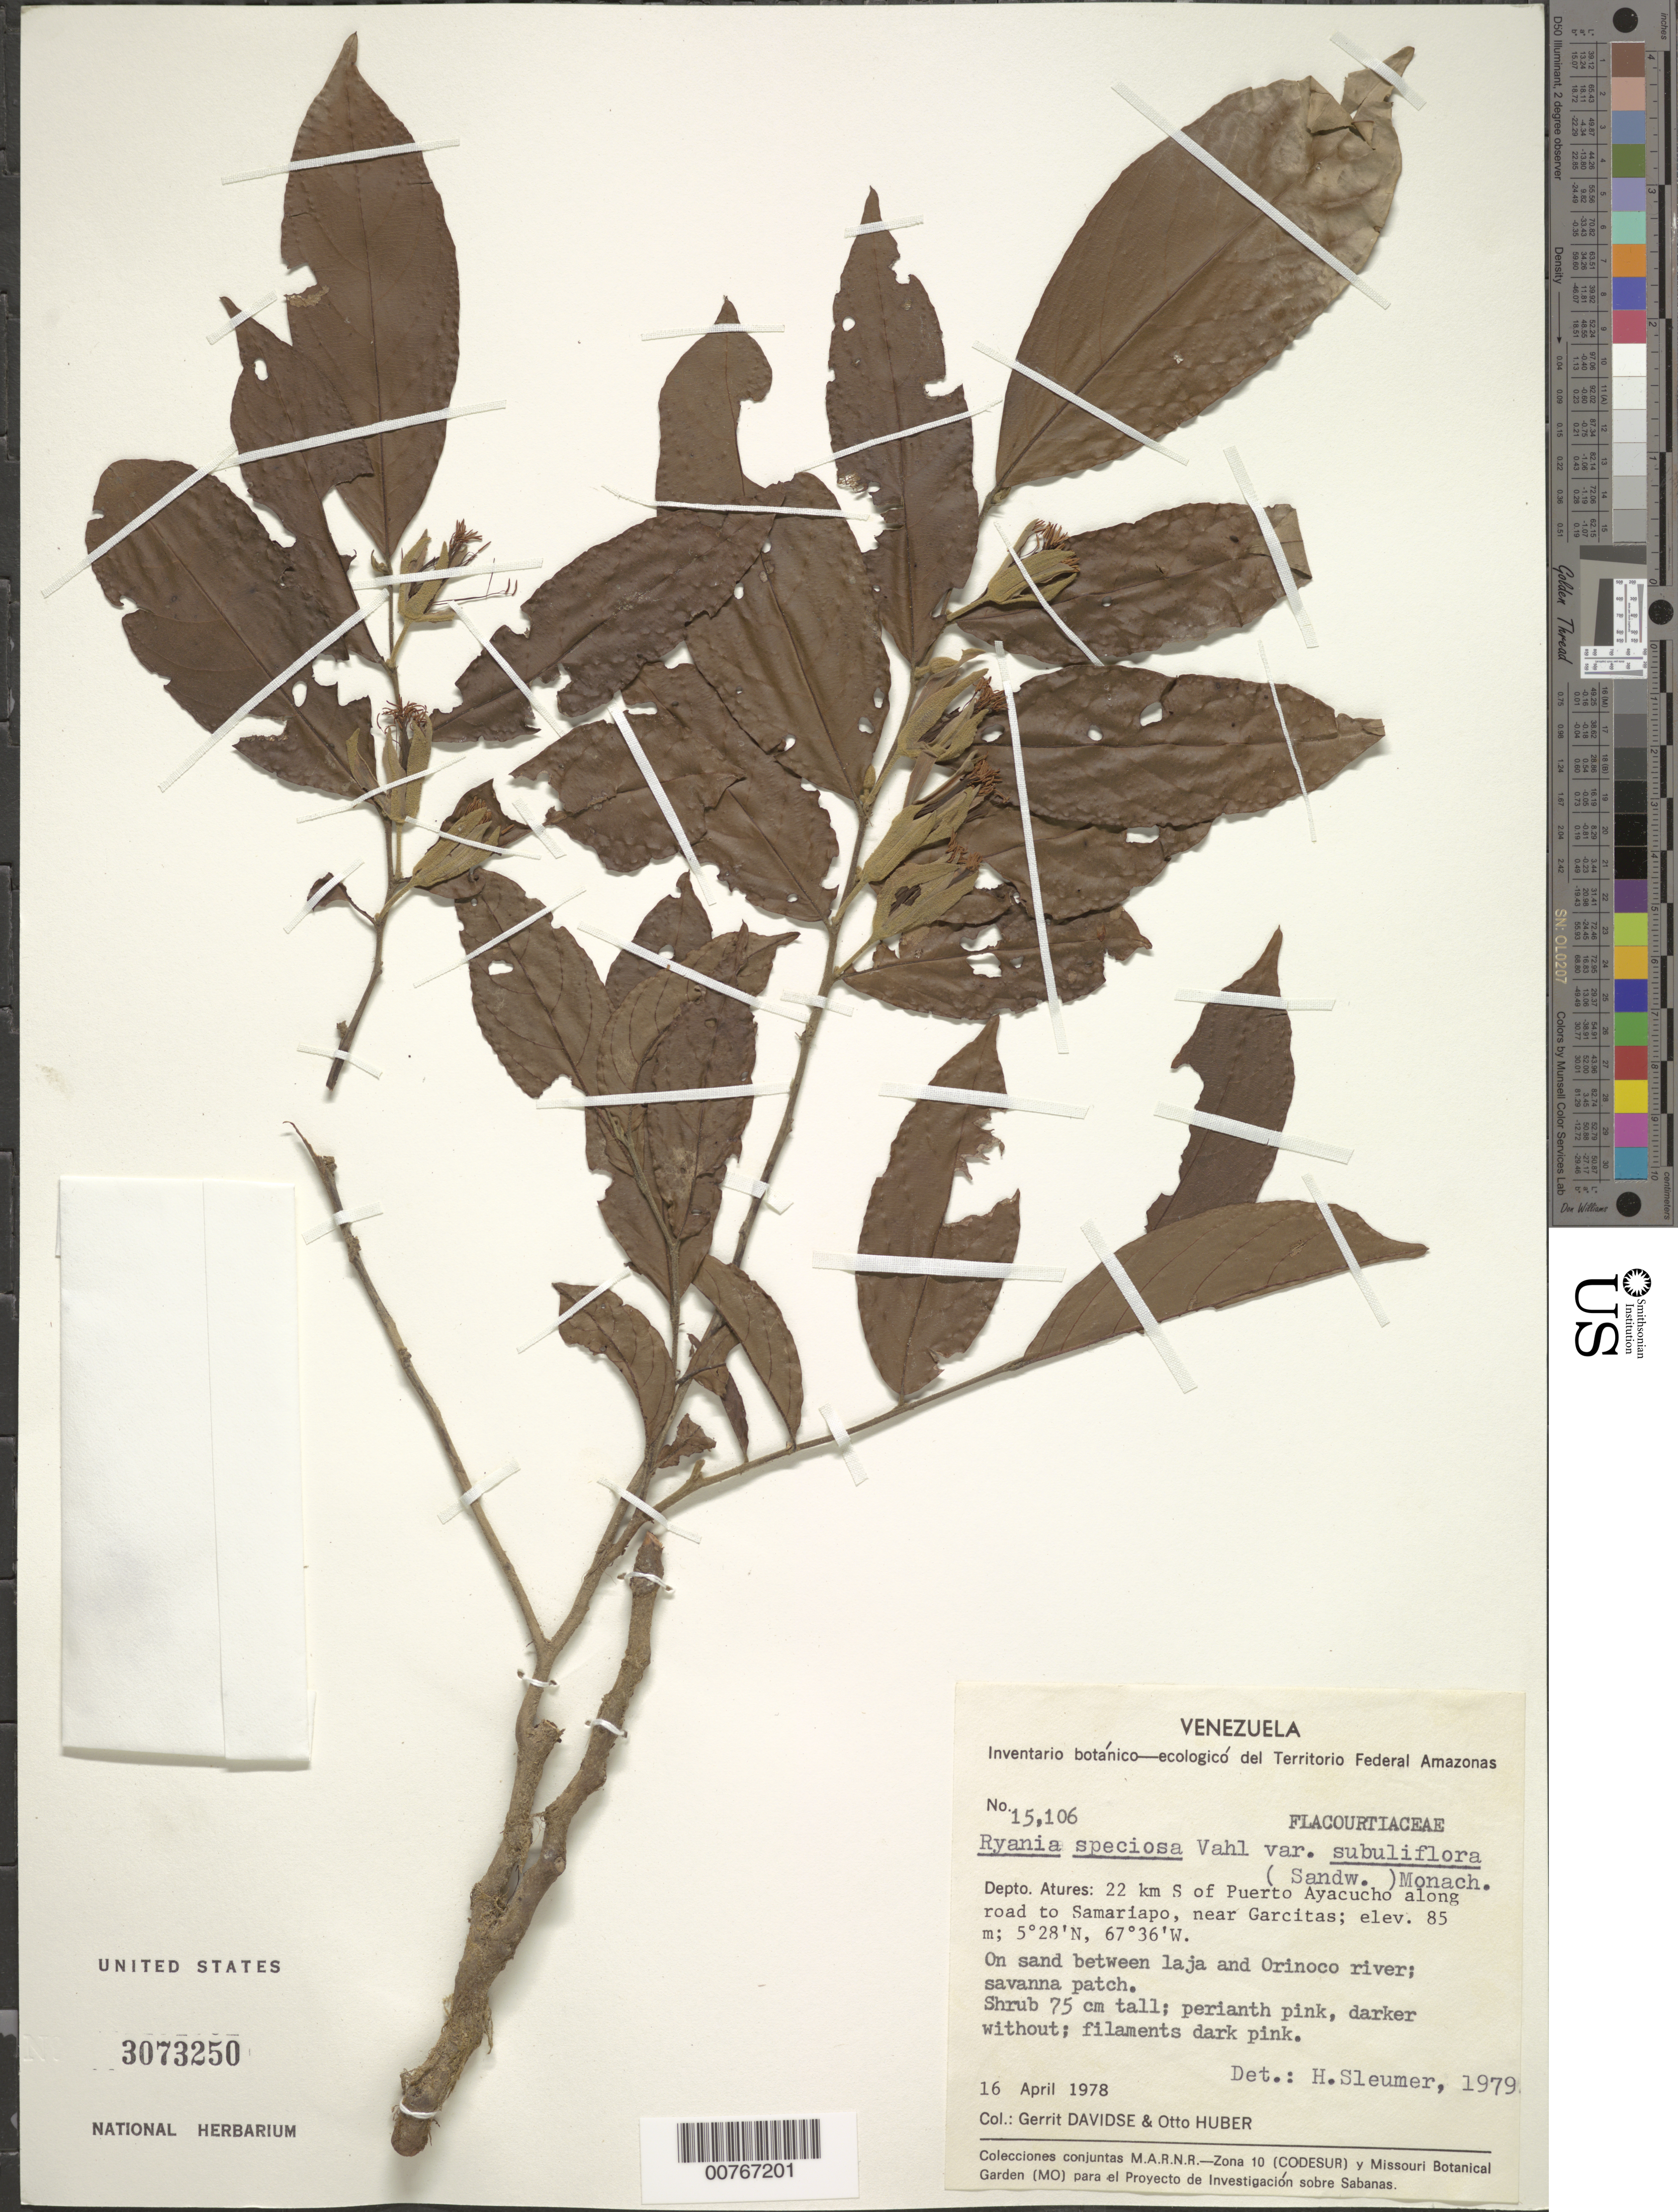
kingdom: Plantae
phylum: Tracheophyta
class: Magnoliopsida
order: Malpighiales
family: Salicaceae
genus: Ryania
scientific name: Ryania speciosa var. subuliflora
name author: (Sandwith) Monach.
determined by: Sleumer, H. O.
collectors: G. Davidse & O. Huber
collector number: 15106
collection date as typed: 16-Apr-78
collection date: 1978-04-16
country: Venezuela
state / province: Amazonas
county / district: Atures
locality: Puerto Ayacucho, 22 km S of along road to Samariapo, near Garcitas, Río Orinoco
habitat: Sand between laja and river; savanna patch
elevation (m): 85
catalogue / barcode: US 3073250